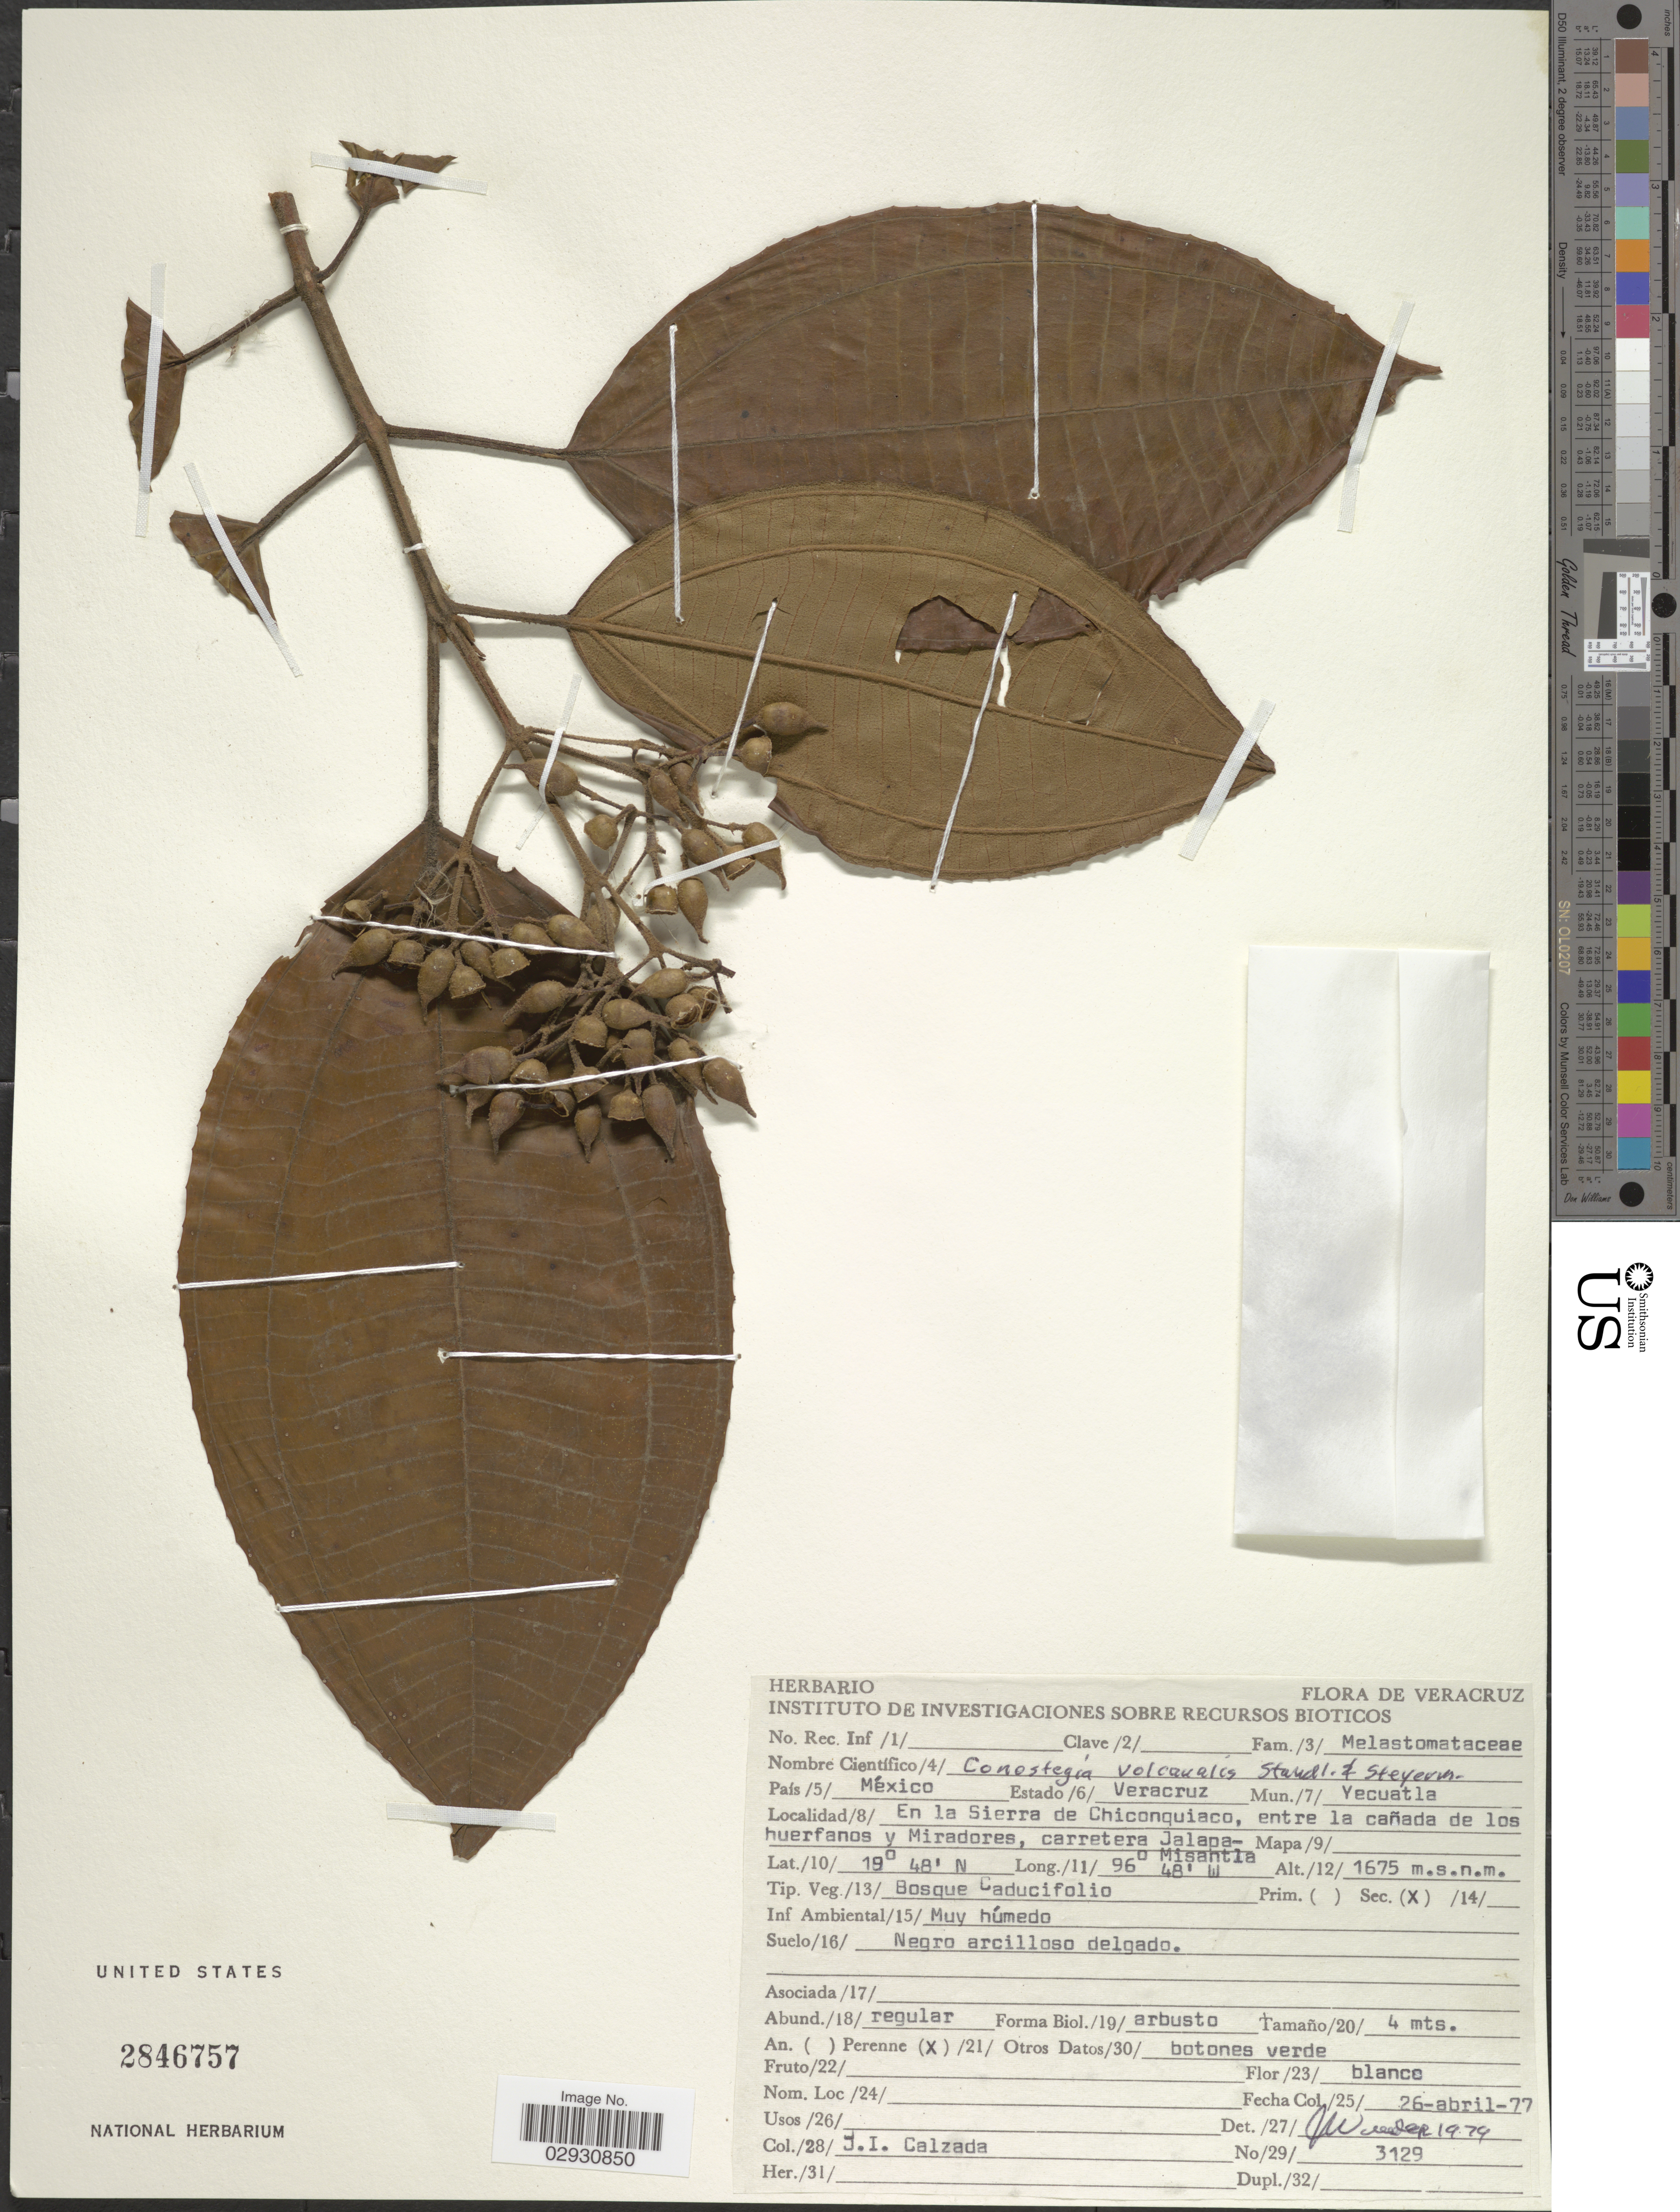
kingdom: Plantae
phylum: Tracheophyta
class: Magnoliopsida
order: Myrtales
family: Melastomataceae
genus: Conostegia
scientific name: Conostegia volcanalis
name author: Standl. & Steyerm.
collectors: J. I. Calzada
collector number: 3129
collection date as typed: Transcribed d/m/y: 26/4/77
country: Mexico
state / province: Veracruz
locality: Estado Veracruz. Mun. Yecuatla. En la Sierra de Chiconquiaco, entre la cañada de los huerfanos y Miradores, carretera Jalapa-Misantia.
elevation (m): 1675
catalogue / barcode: US 2846757